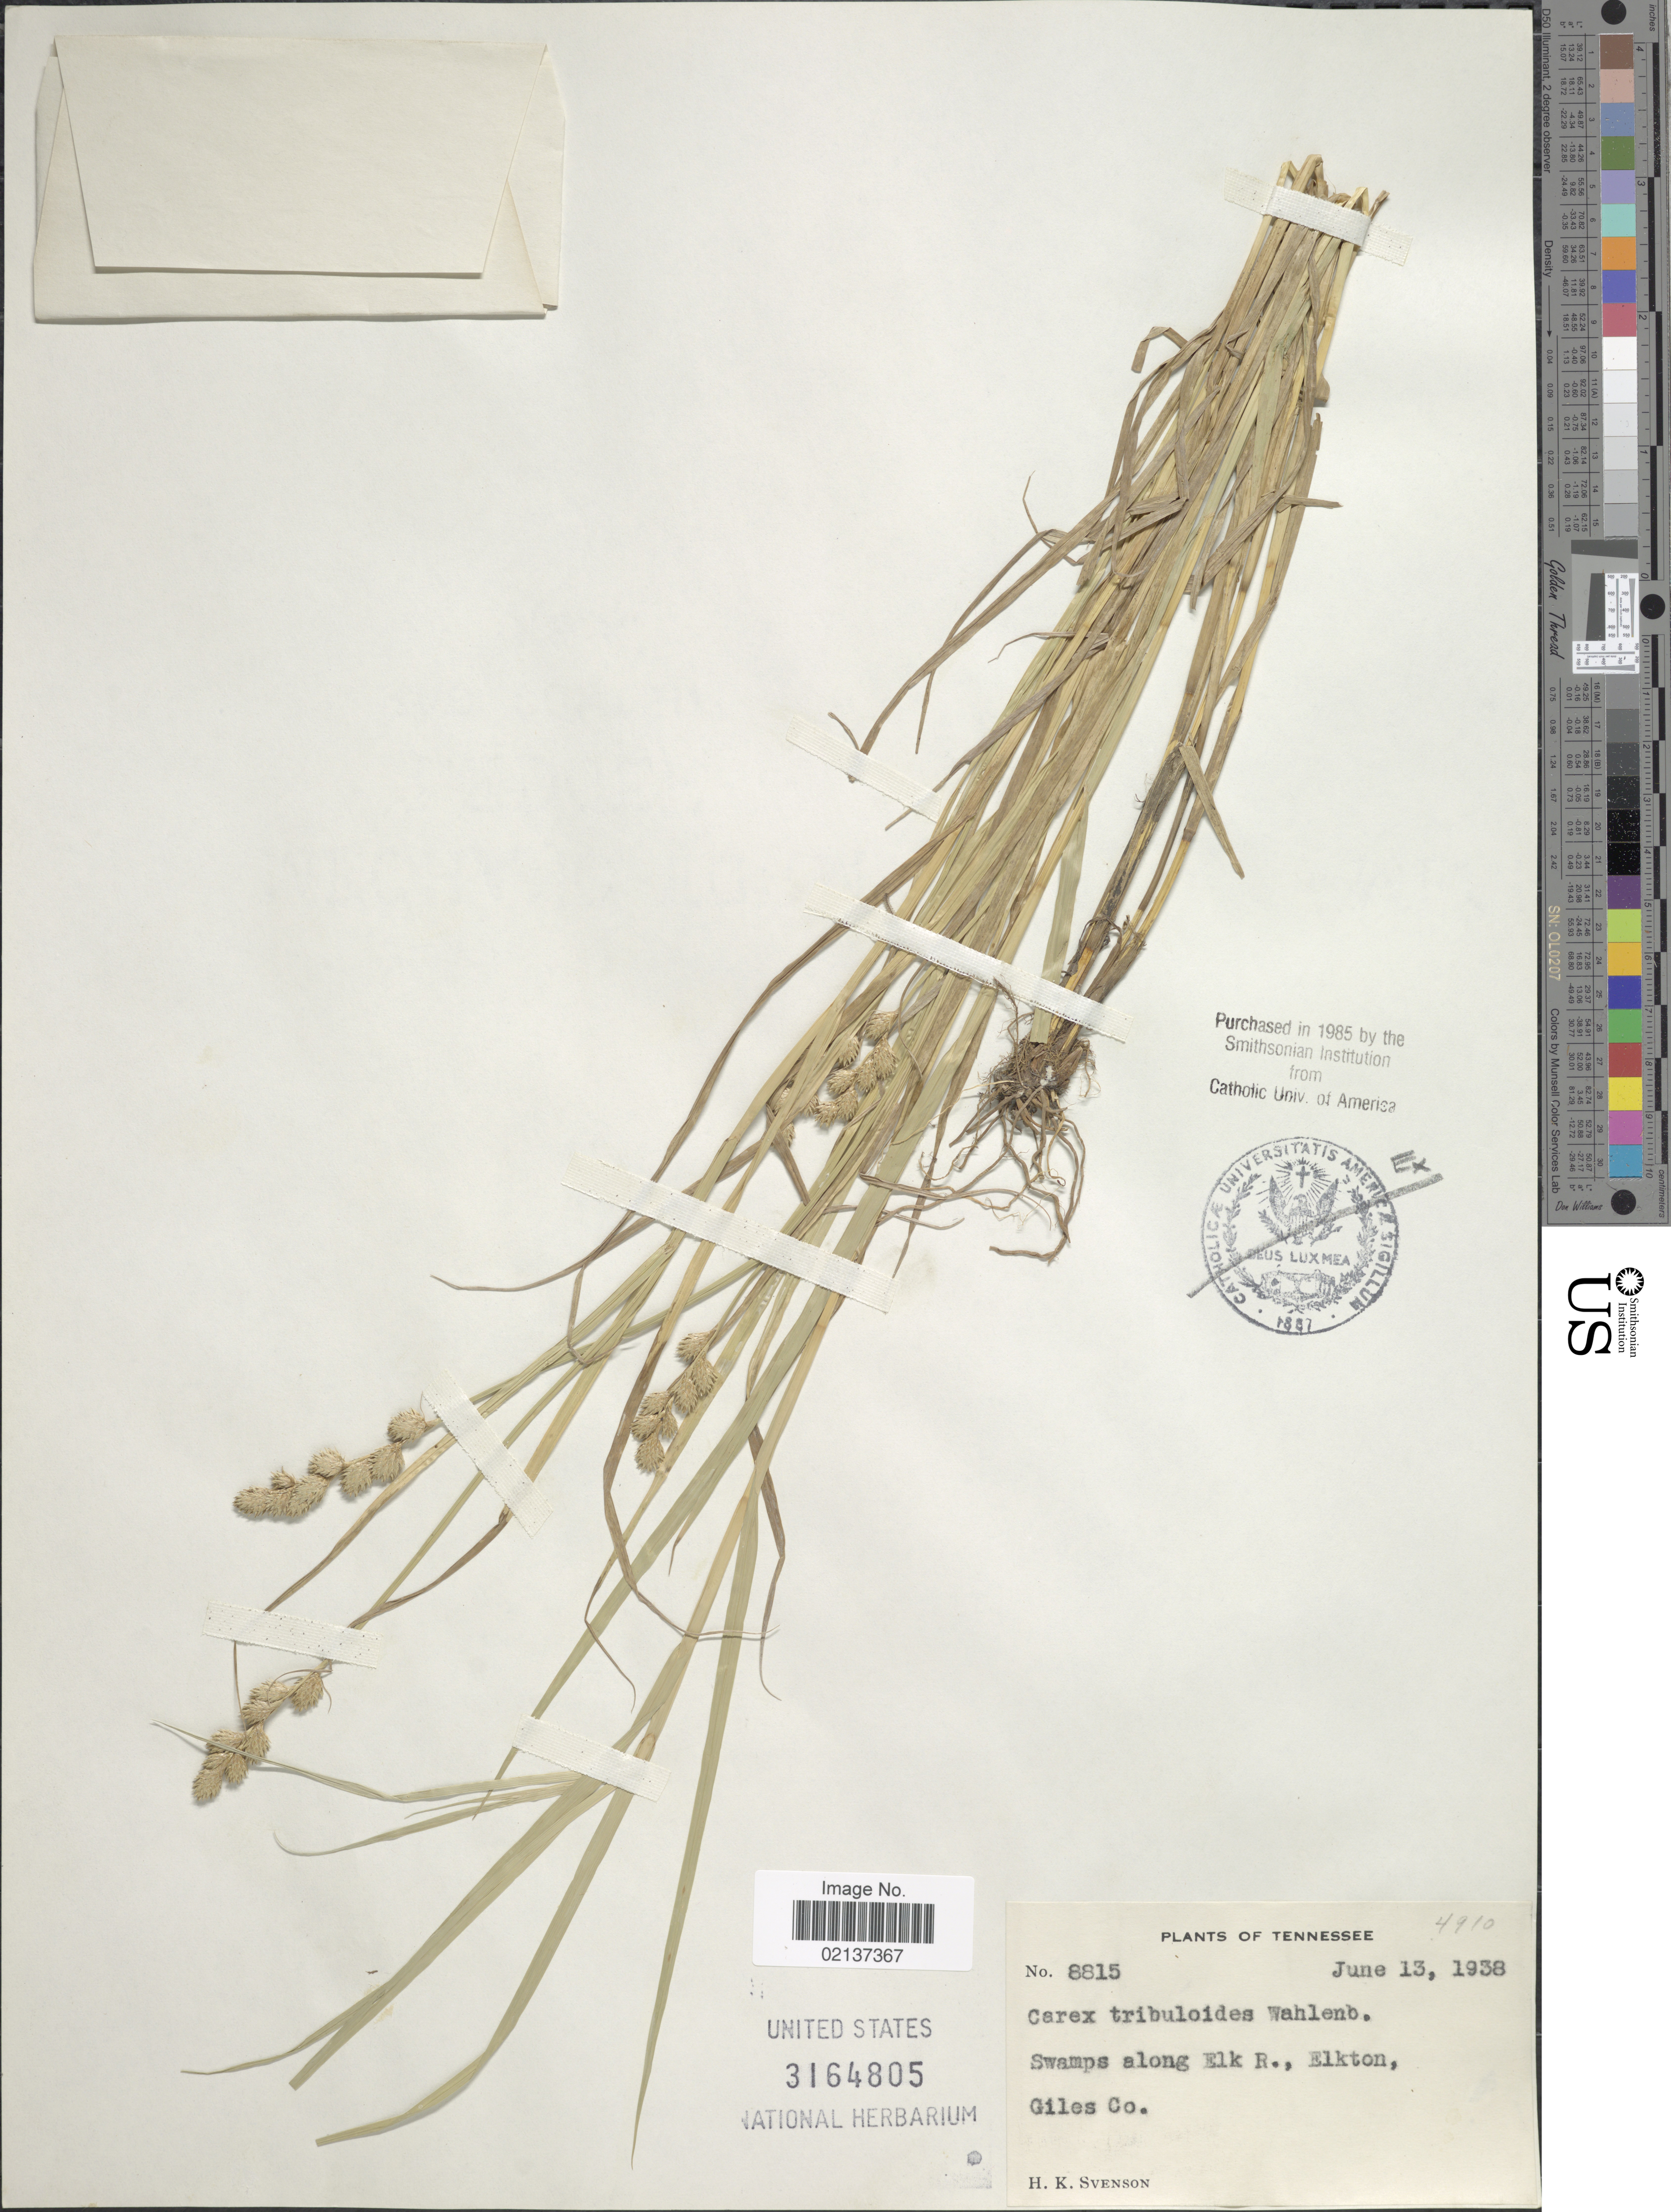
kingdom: Plantae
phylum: Tracheophyta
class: Liliopsida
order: Poales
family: Cyperaceae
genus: Carex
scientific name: Carex tribuloides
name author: Wahlenb.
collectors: H. K. Svenson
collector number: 8815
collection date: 1938-06-13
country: United States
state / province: Tennessee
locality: Along Elk R., Elkton, Giles Co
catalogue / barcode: US 3164805